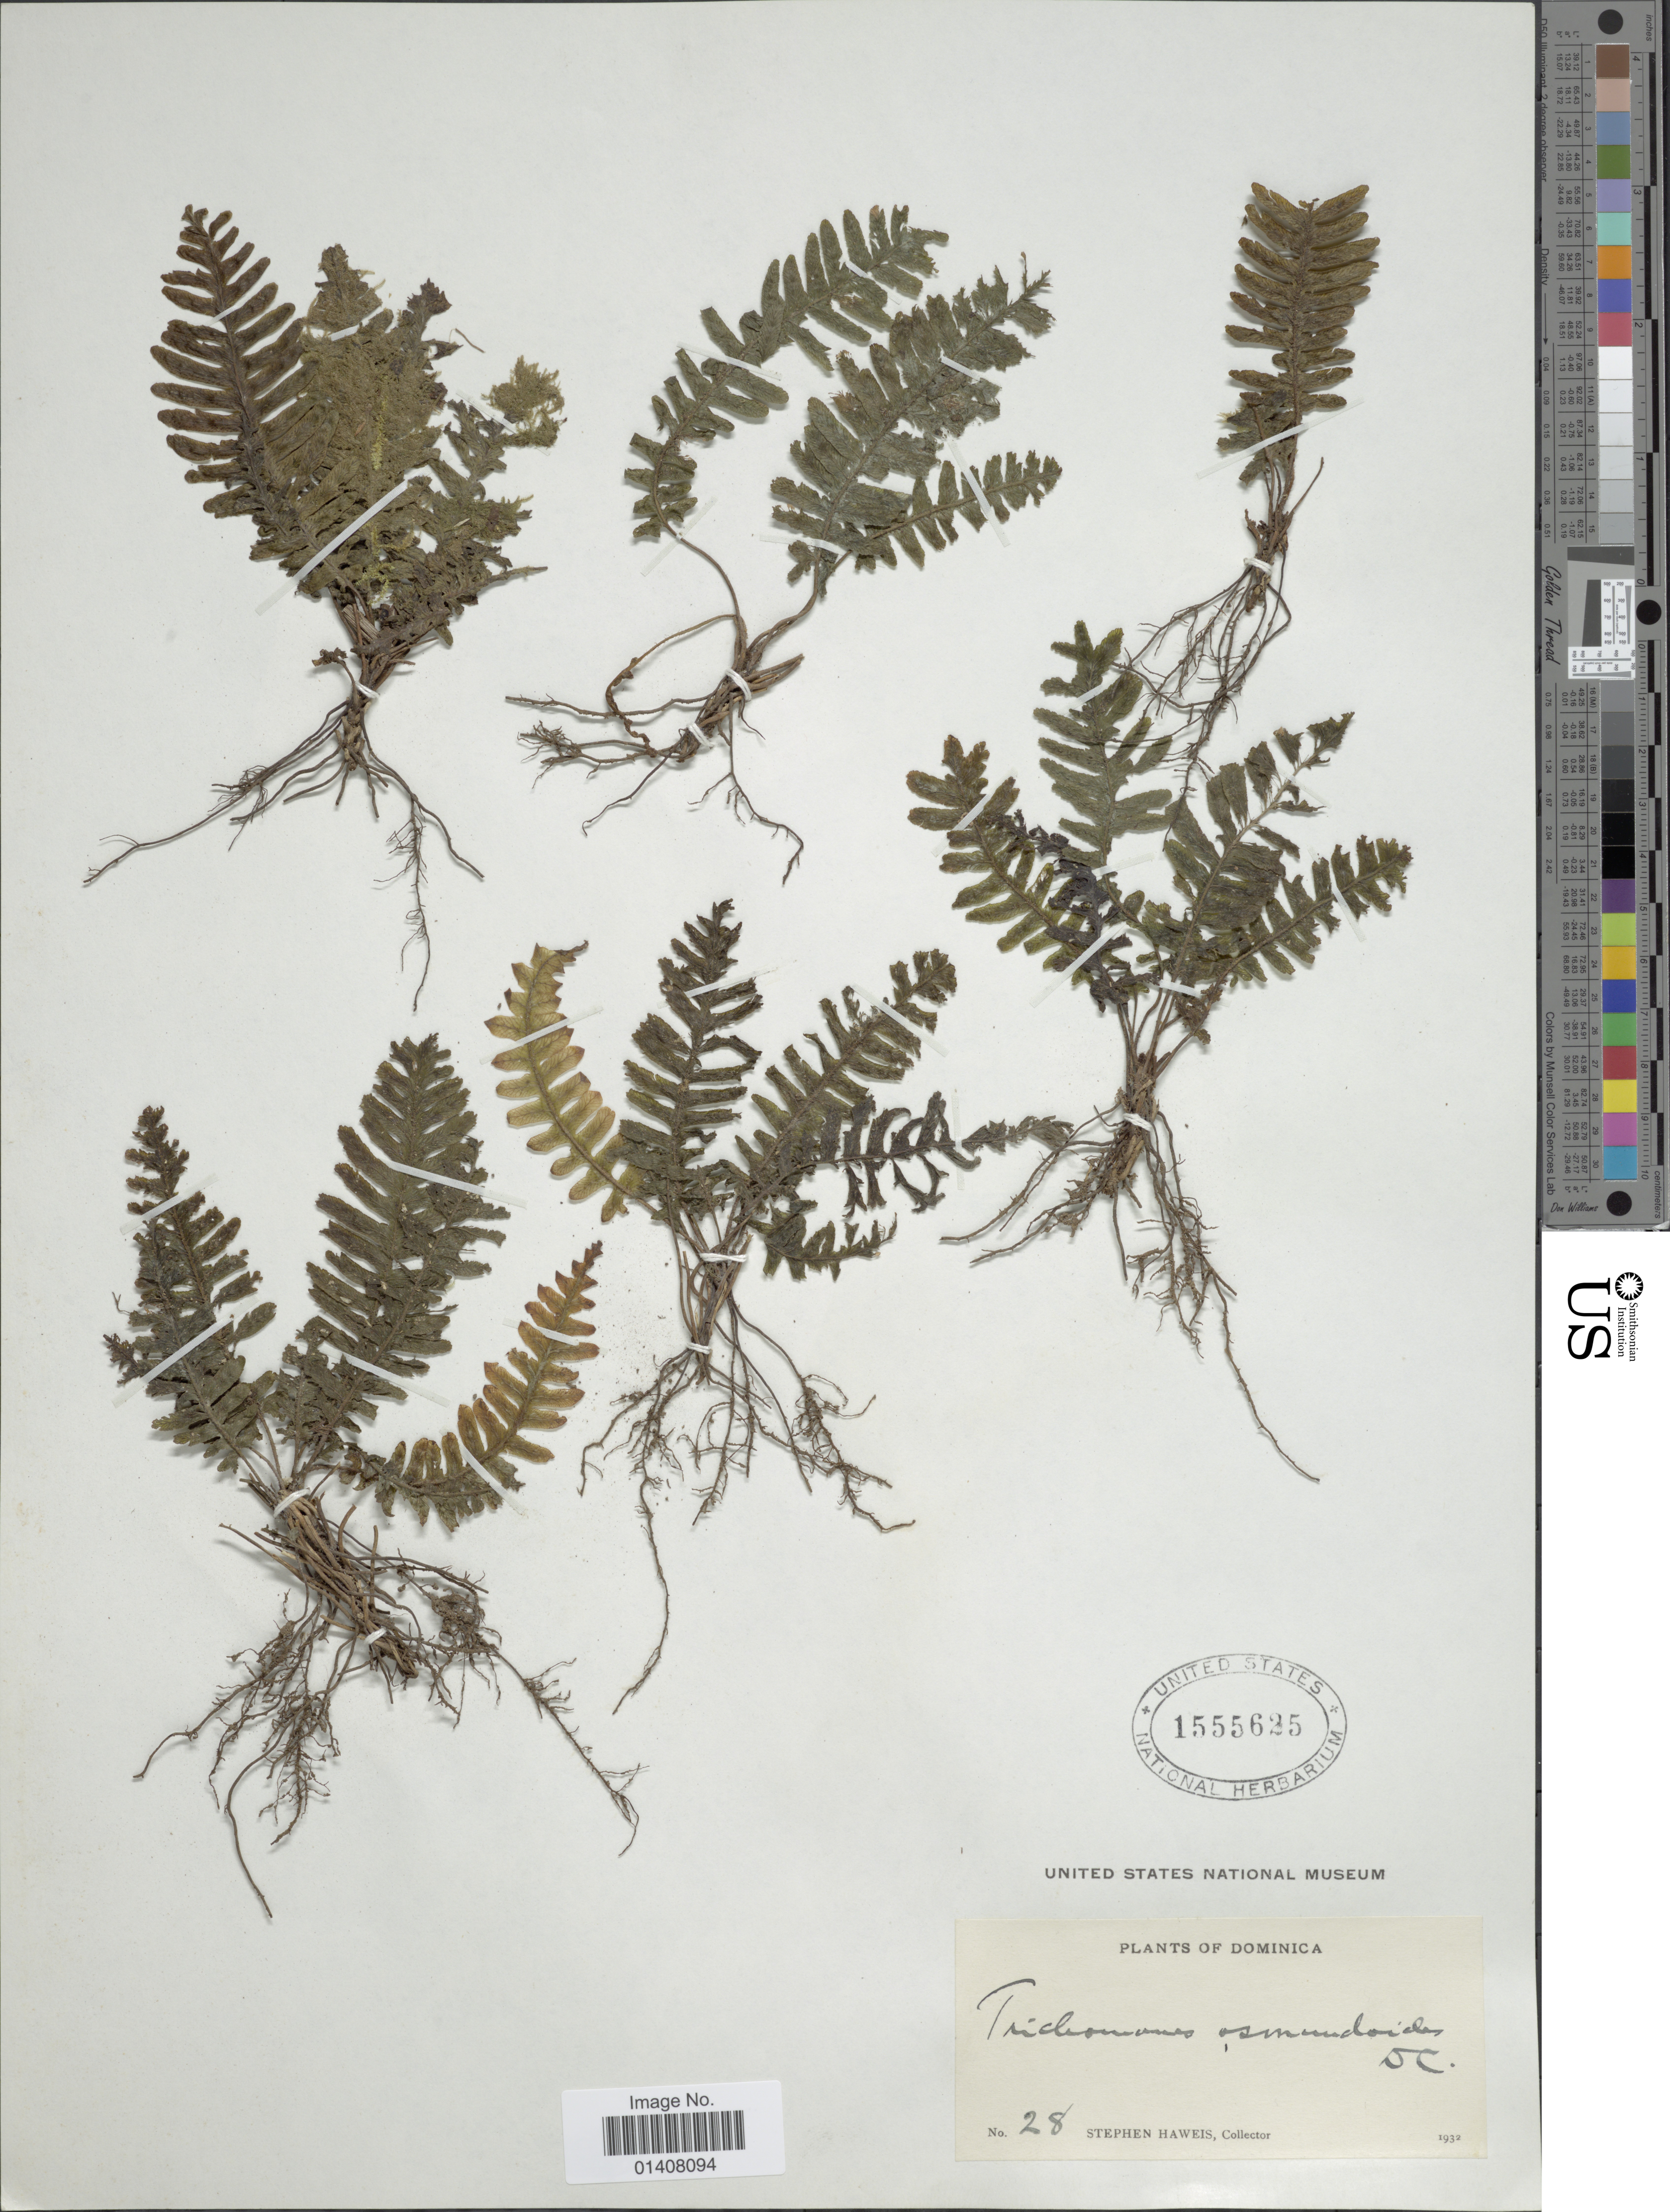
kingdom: Plantae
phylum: Tracheophyta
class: Polypodiopsida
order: Hymenophyllales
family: Hymenophyllaceae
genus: Trichomanes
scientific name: Trichomanes osmundoides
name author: DC. ex Poir.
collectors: S. Haweis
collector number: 28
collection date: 1932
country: Dominica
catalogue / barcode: US 1555625